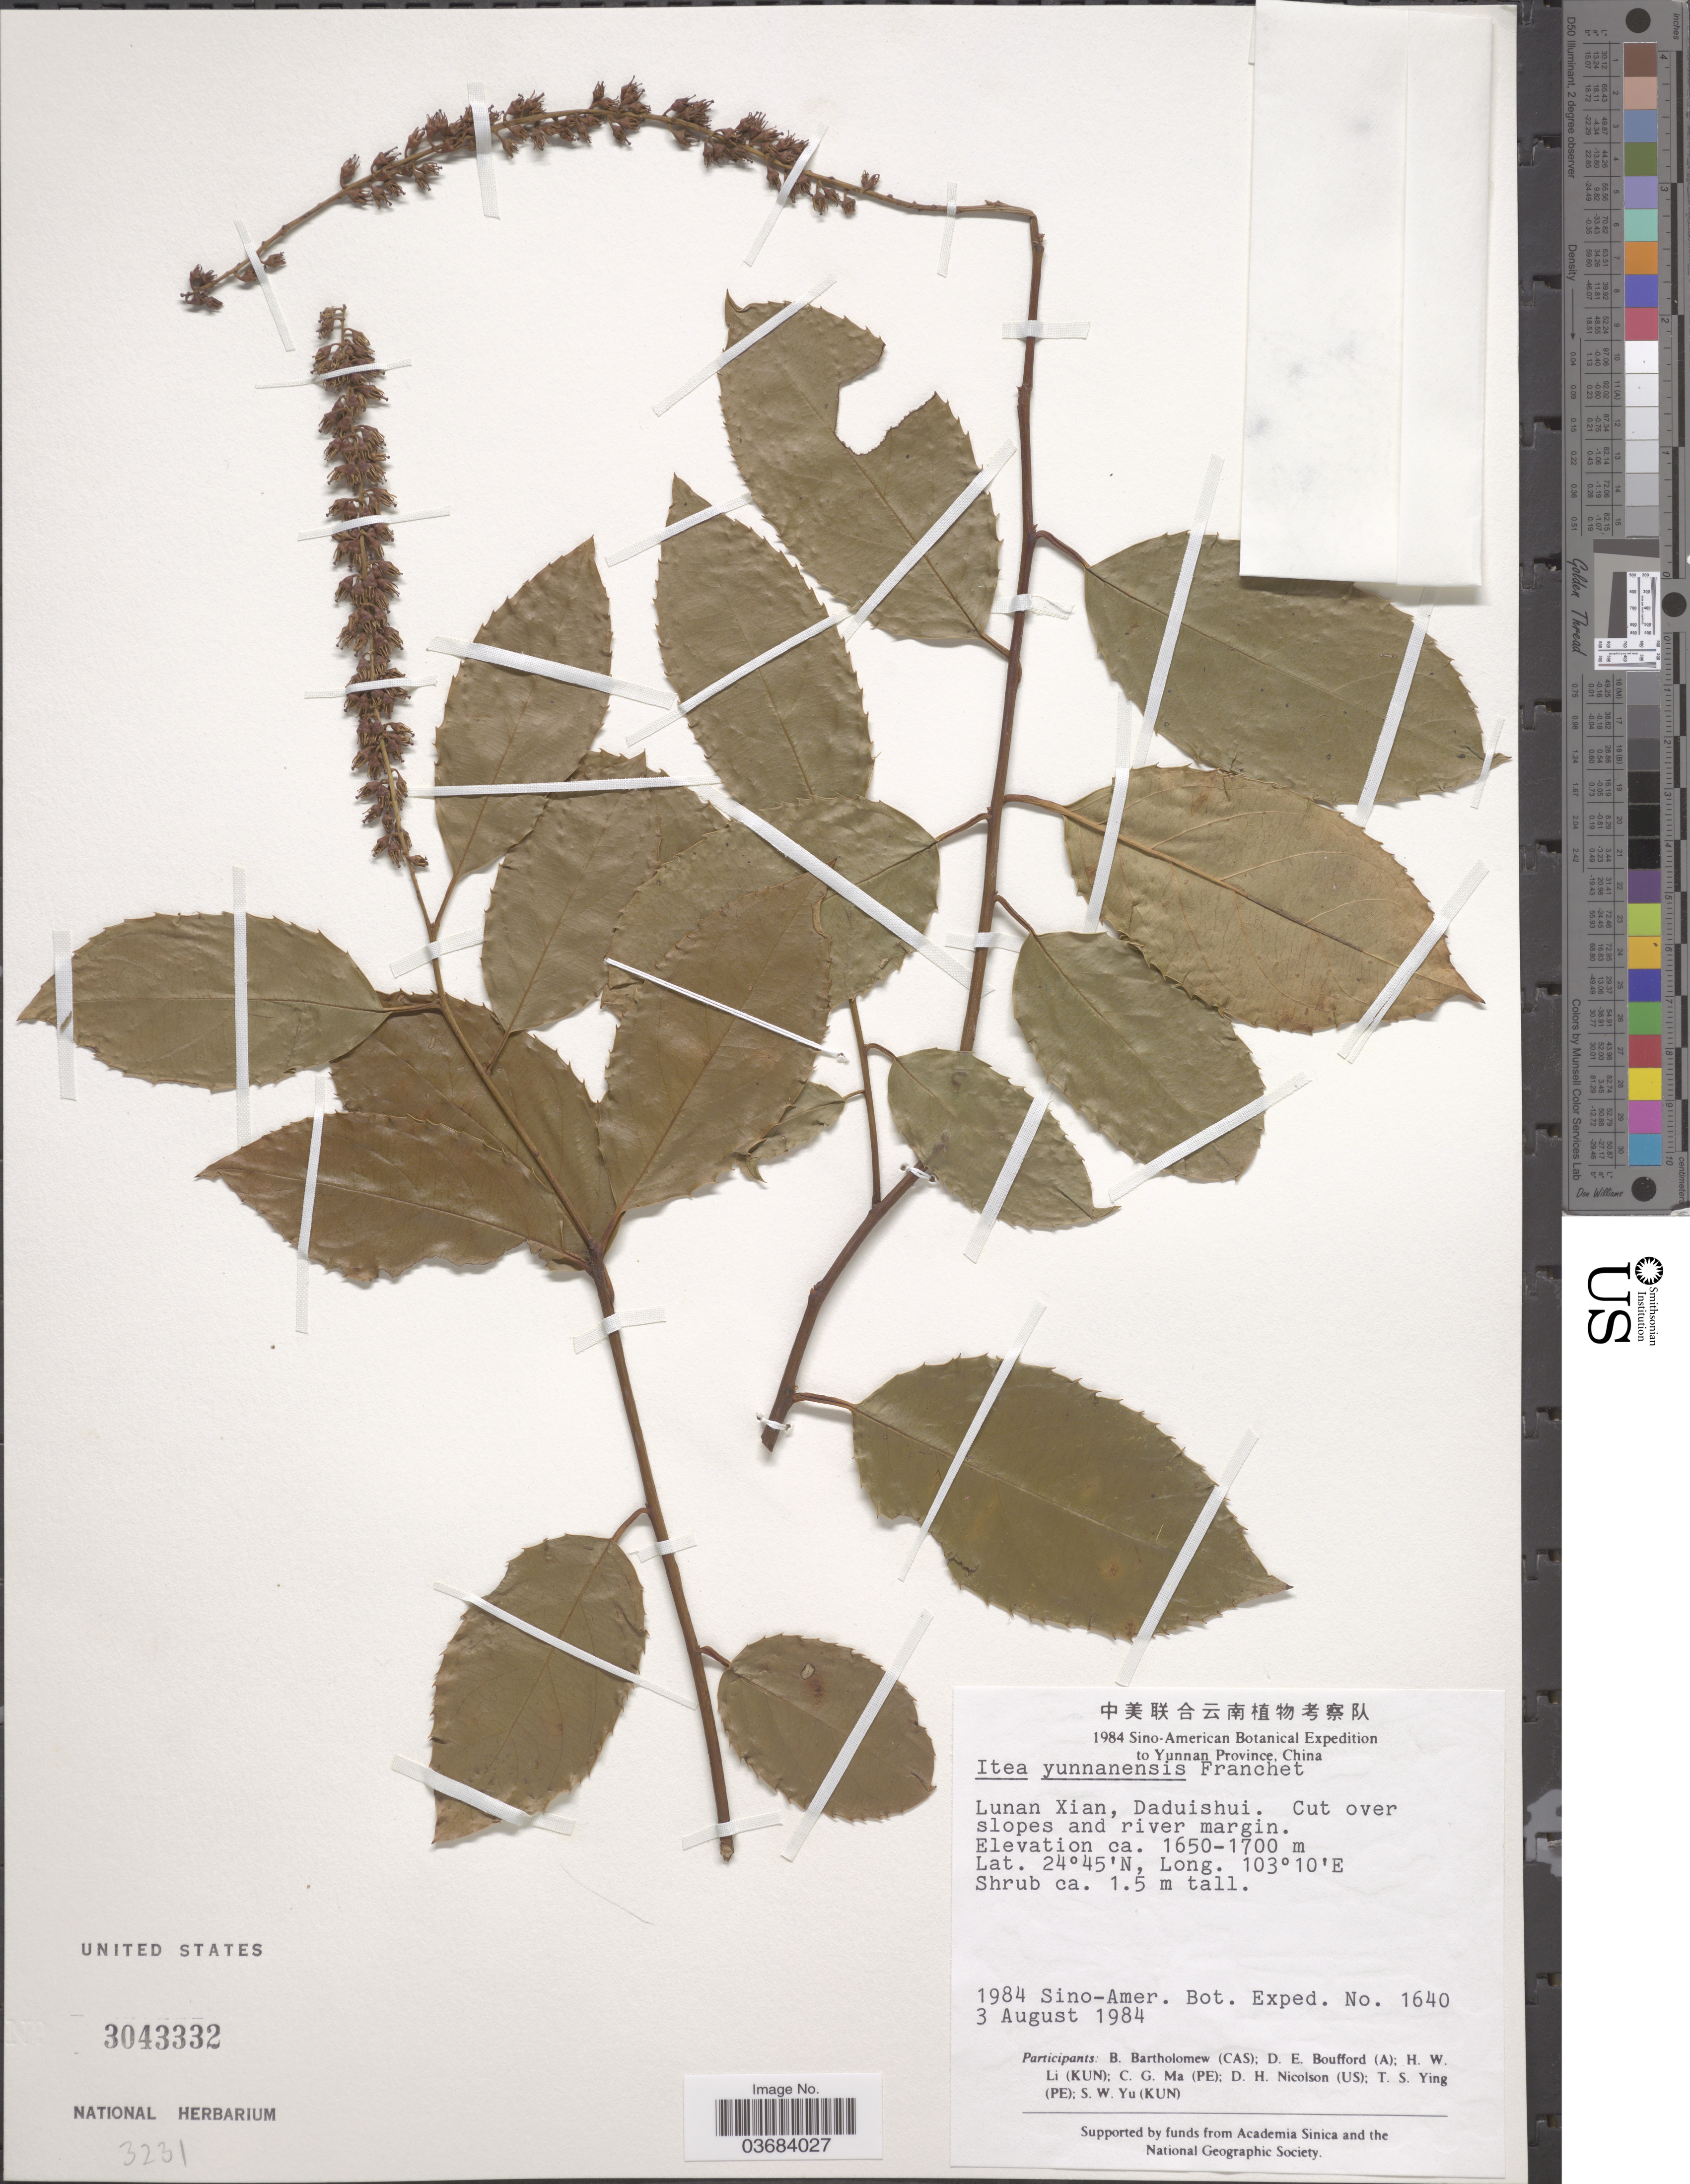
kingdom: Plantae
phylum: Tracheophyta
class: Magnoliopsida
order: Saxifragales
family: Iteaceae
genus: Itea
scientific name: Itea yunnanensis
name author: Franch.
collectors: B. Bartholomew, D. E. Boufford, H. W. Li, C. Ma & et al.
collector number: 1640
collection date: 1984-08-03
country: China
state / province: Yunnan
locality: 1984 Sino-American Botanical Expedition to Yunnan Province. Lunan Xian, Daduishui. Cut over slopes and river margin.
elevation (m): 1650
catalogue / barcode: US 3043332